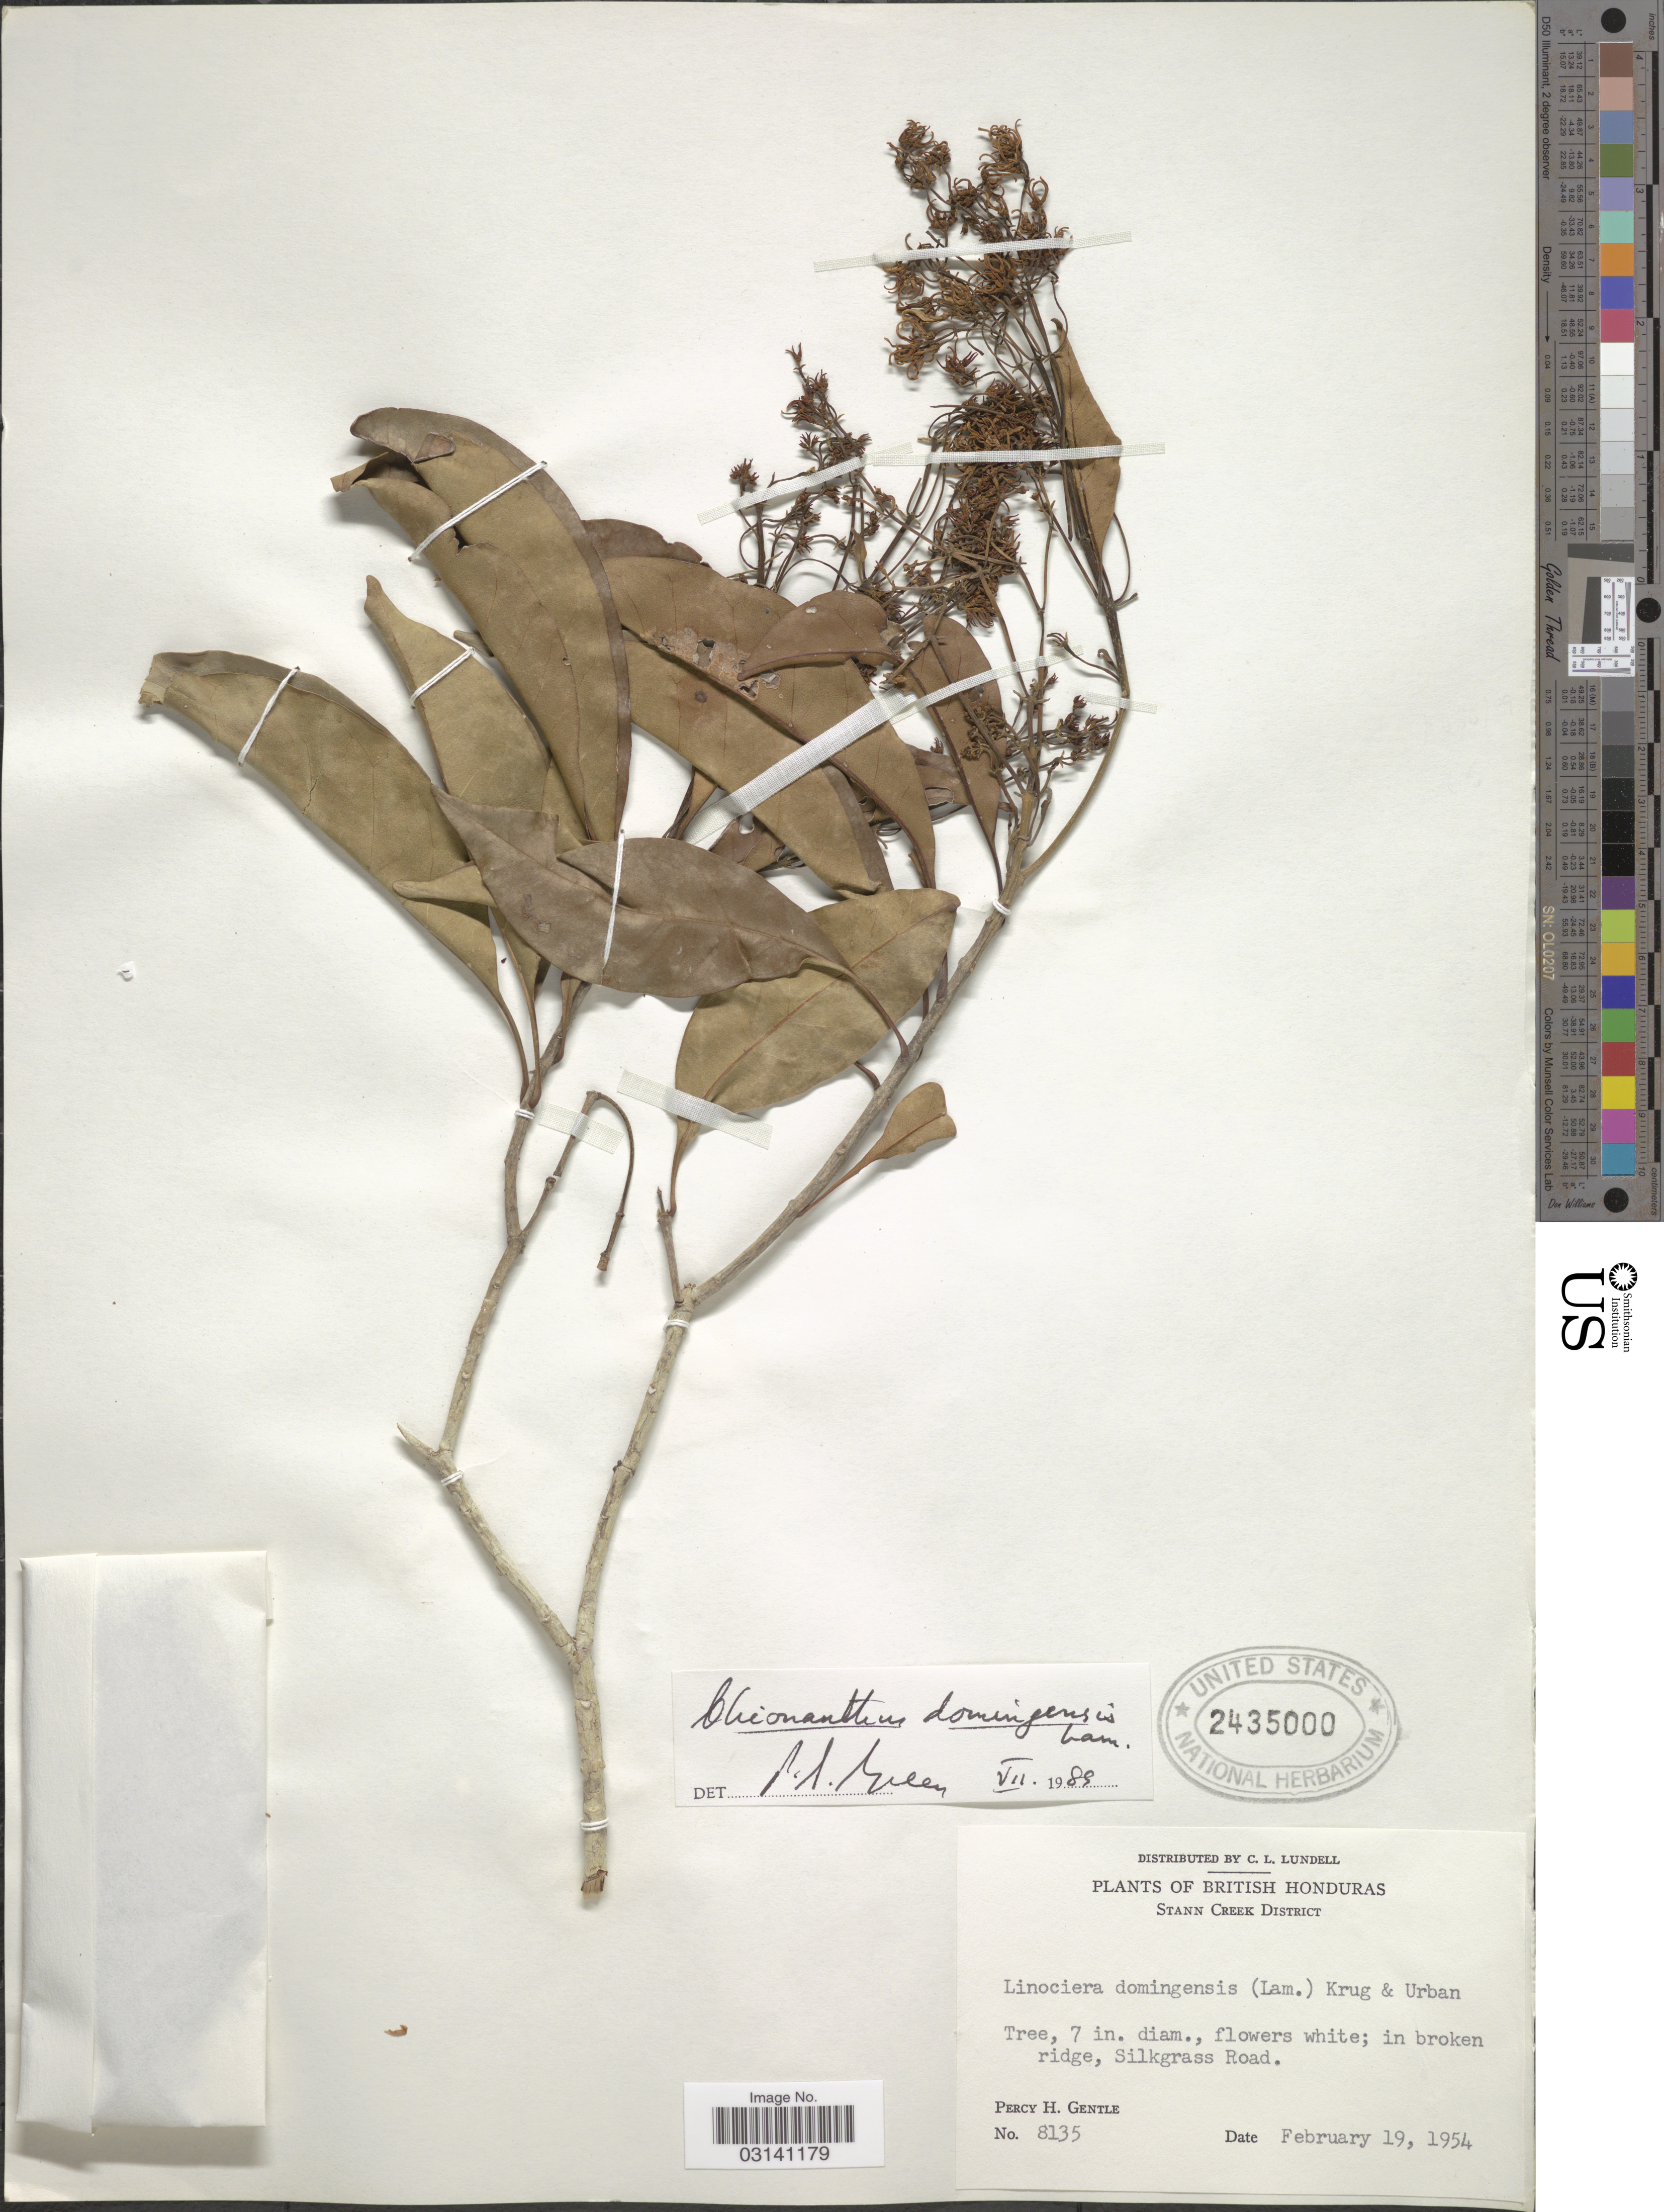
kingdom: Plantae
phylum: Tracheophyta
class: Magnoliopsida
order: Lamiales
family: Oleaceae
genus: Chionanthus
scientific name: Chionanthus domingensis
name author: Lam.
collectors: P. H. Gentle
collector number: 8135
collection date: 1954-02-19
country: Belize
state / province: Stann Creek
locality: British Honduras. Stann Creek District. Silkgrass Road.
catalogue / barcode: US 2435000